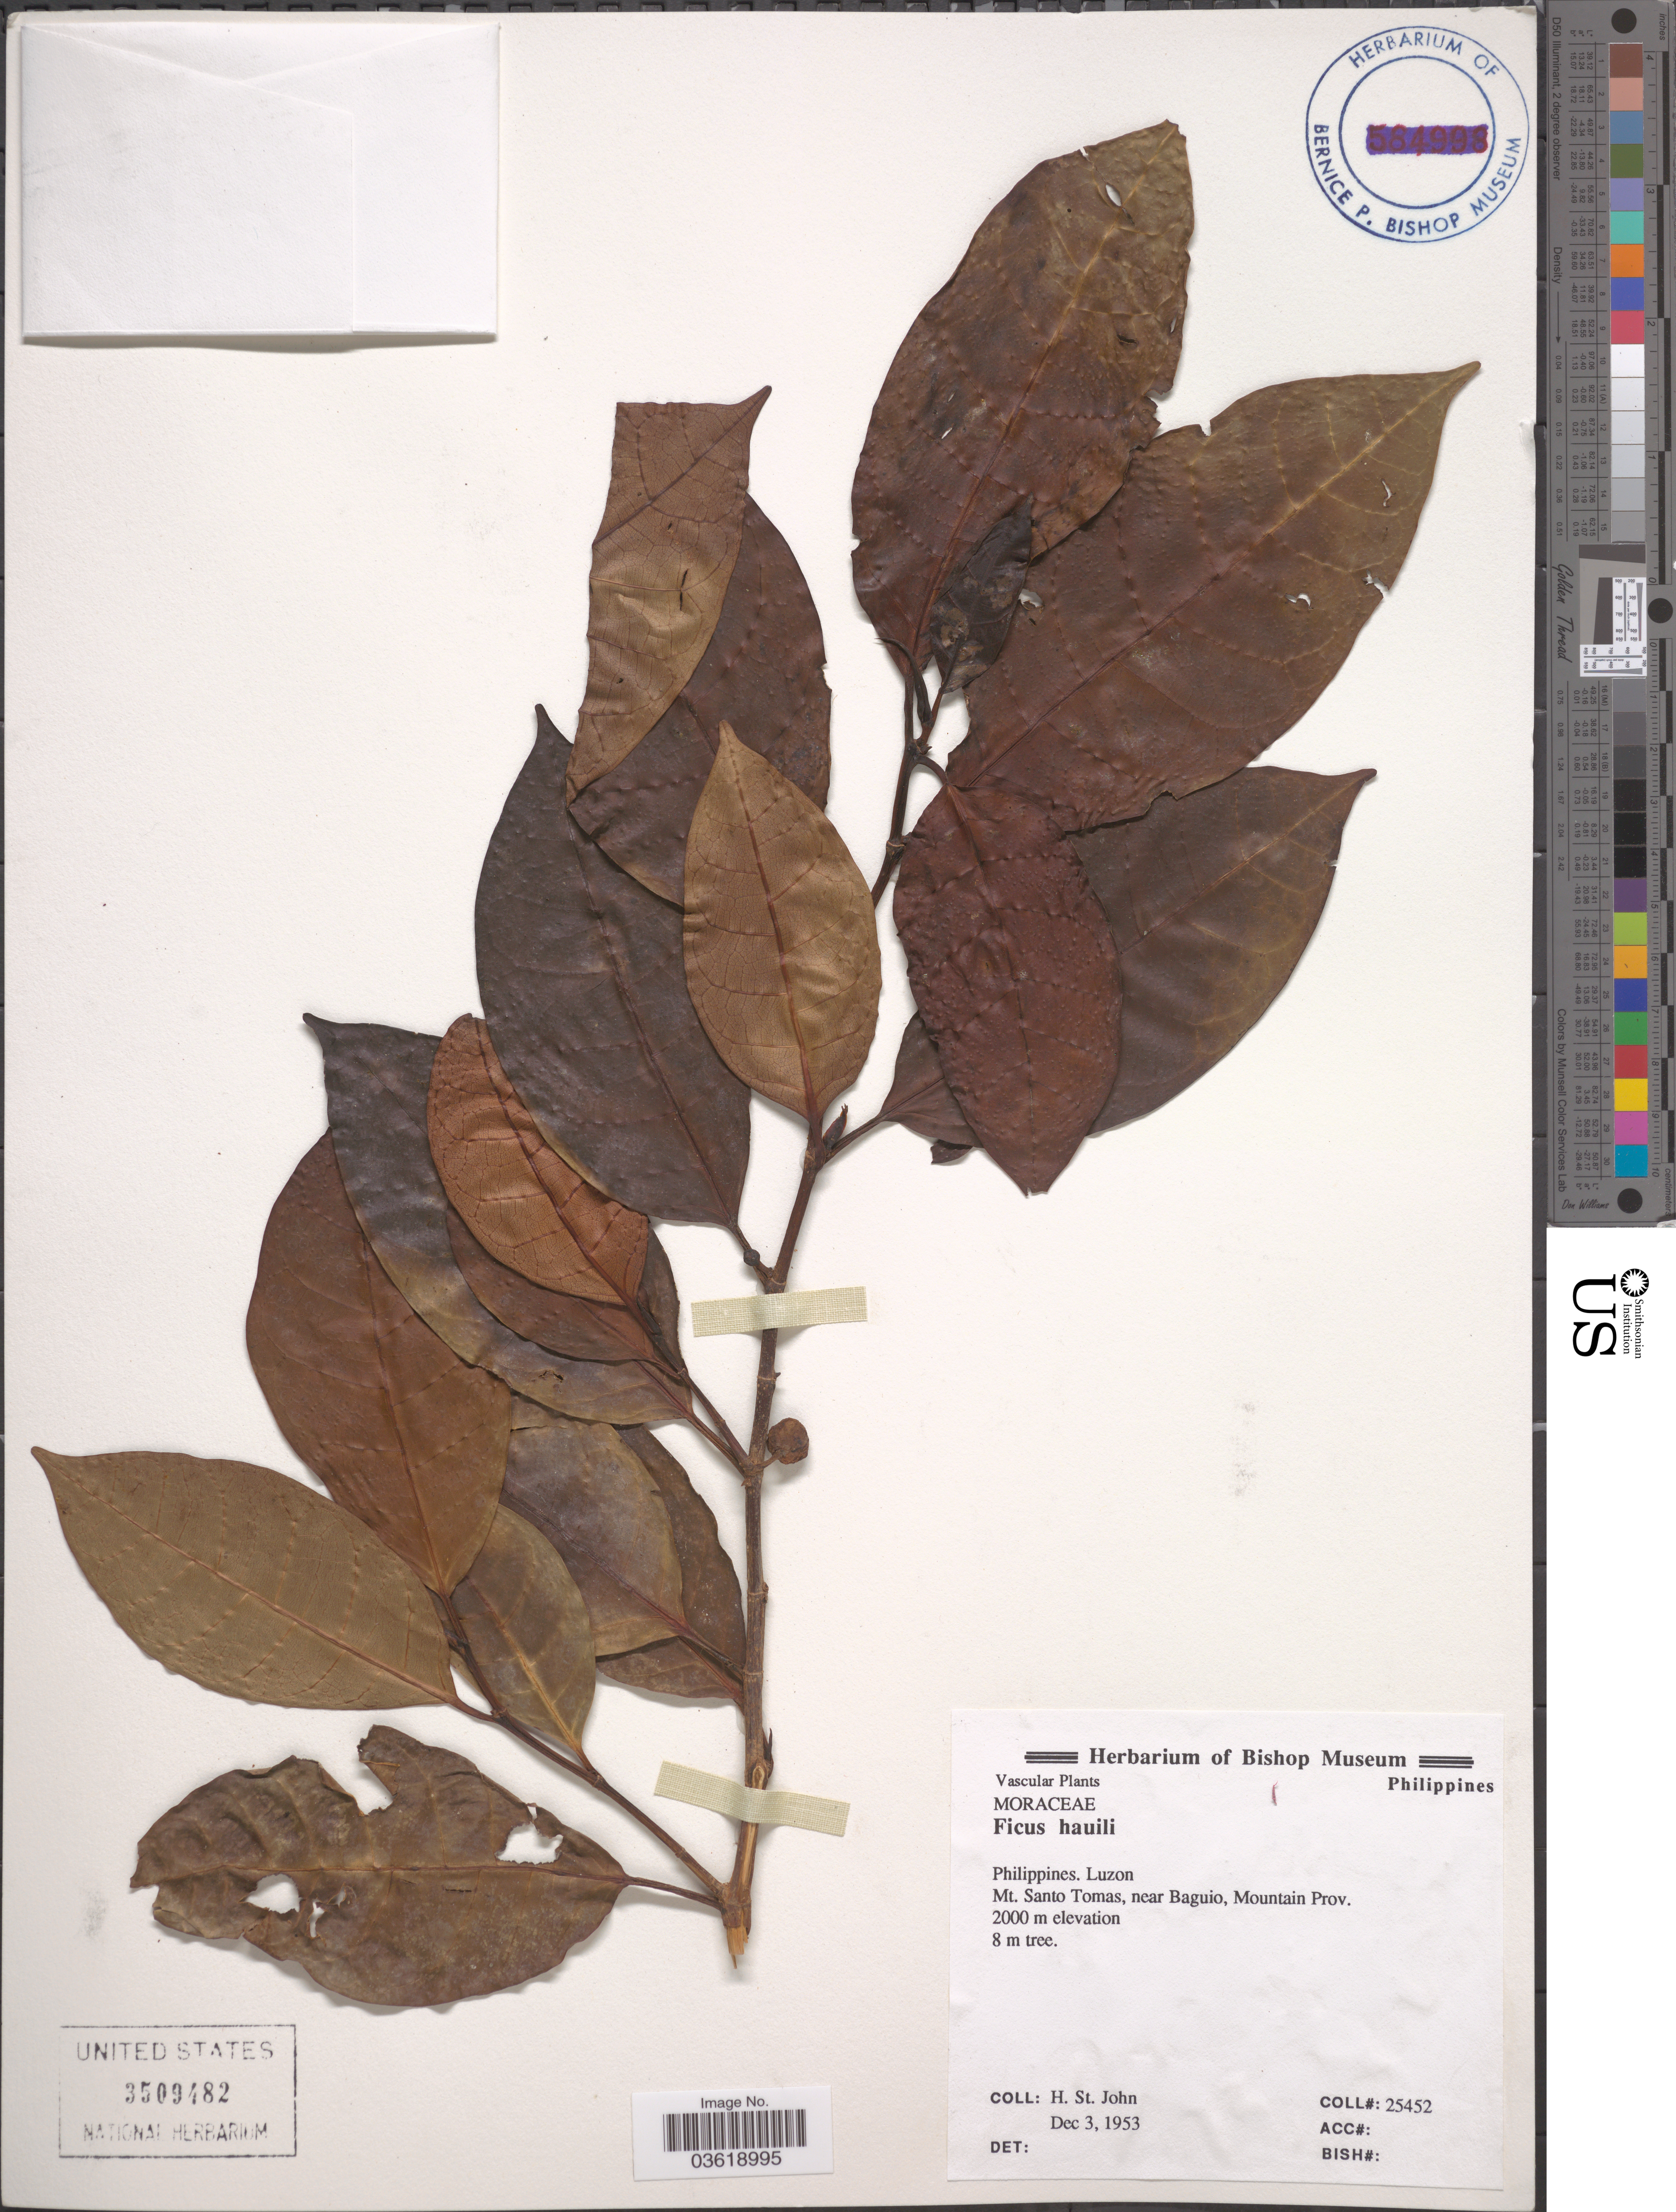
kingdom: Plantae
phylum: Tracheophyta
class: Magnoliopsida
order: Rosales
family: Moraceae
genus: Ficus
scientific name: Ficus hauili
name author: Blanco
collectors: H. St. John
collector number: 25452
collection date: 1953-12-03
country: Philippines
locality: Luzon. Mt. Santa Tomas, near Baguio, Mountain Prov.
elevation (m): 2000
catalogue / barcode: US 3509482